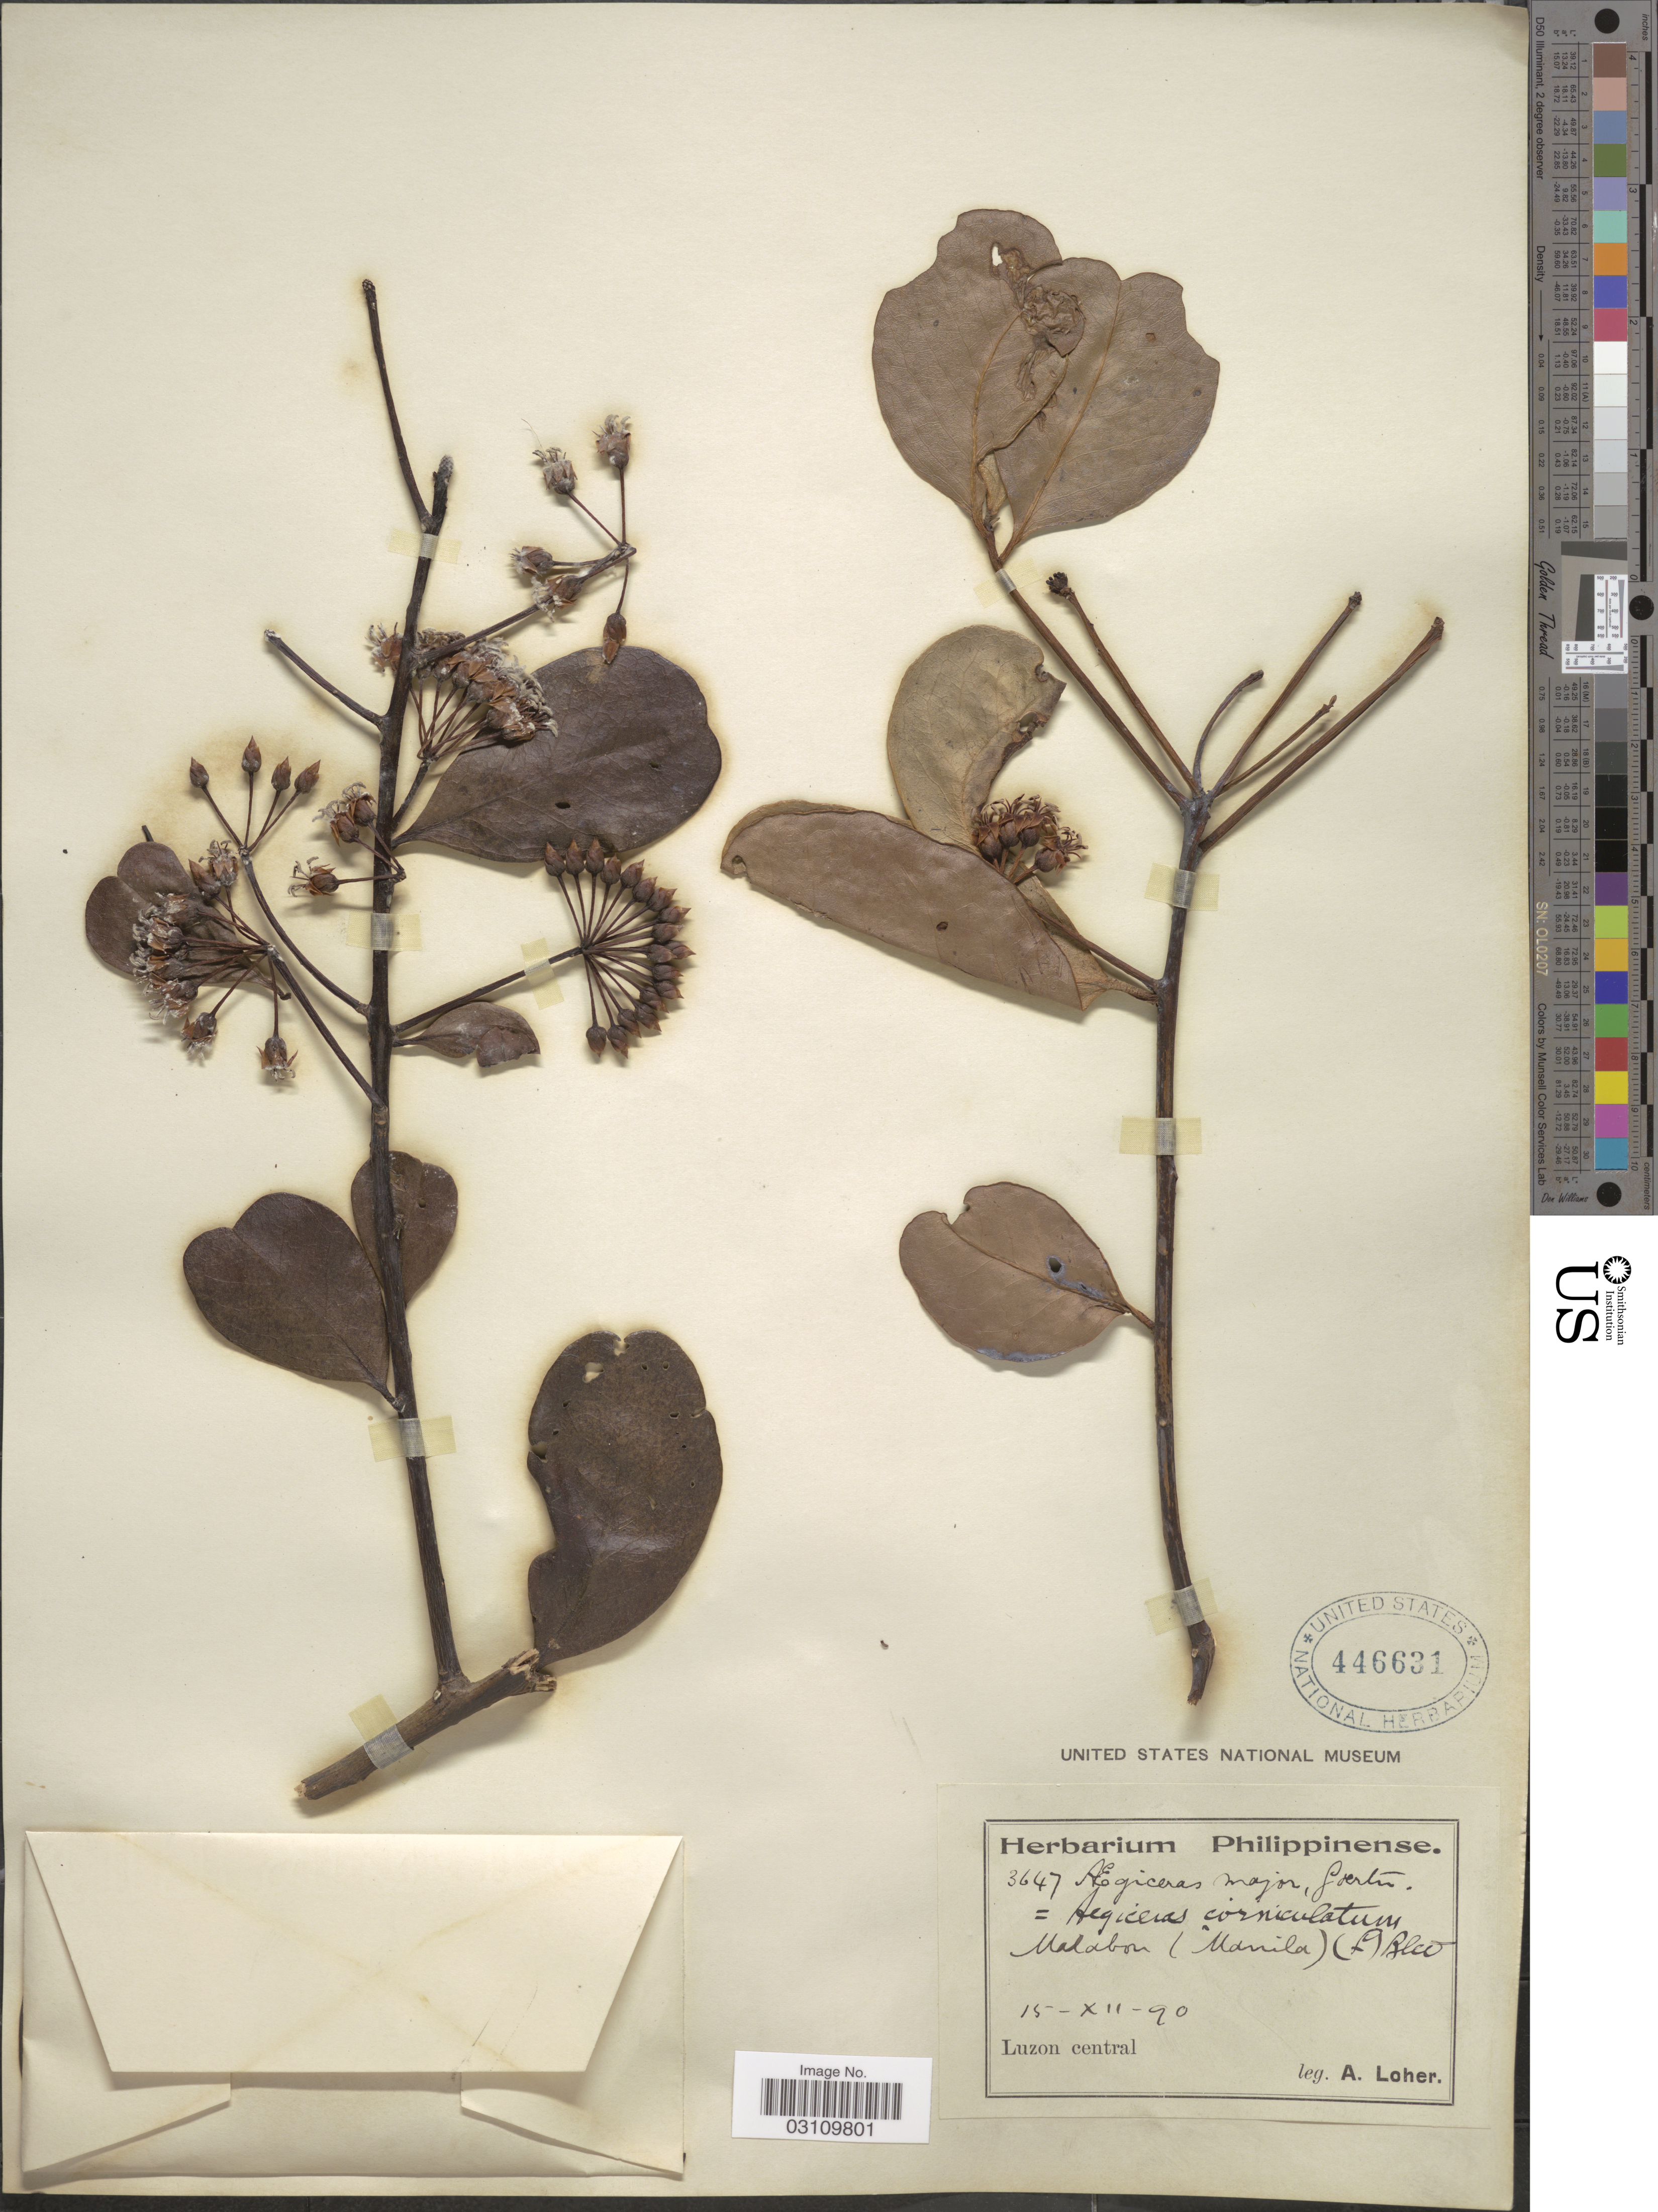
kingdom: Plantae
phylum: Tracheophyta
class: Magnoliopsida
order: Ericales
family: Primulaceae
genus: Aegiceras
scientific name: Aegiceras corniculatum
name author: (L.) Blanco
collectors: A. Loher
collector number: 3647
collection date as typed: Transcribed d/m/y: 15/12/90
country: Philippines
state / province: Central Luzon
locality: Luzon central.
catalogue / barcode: US 446631